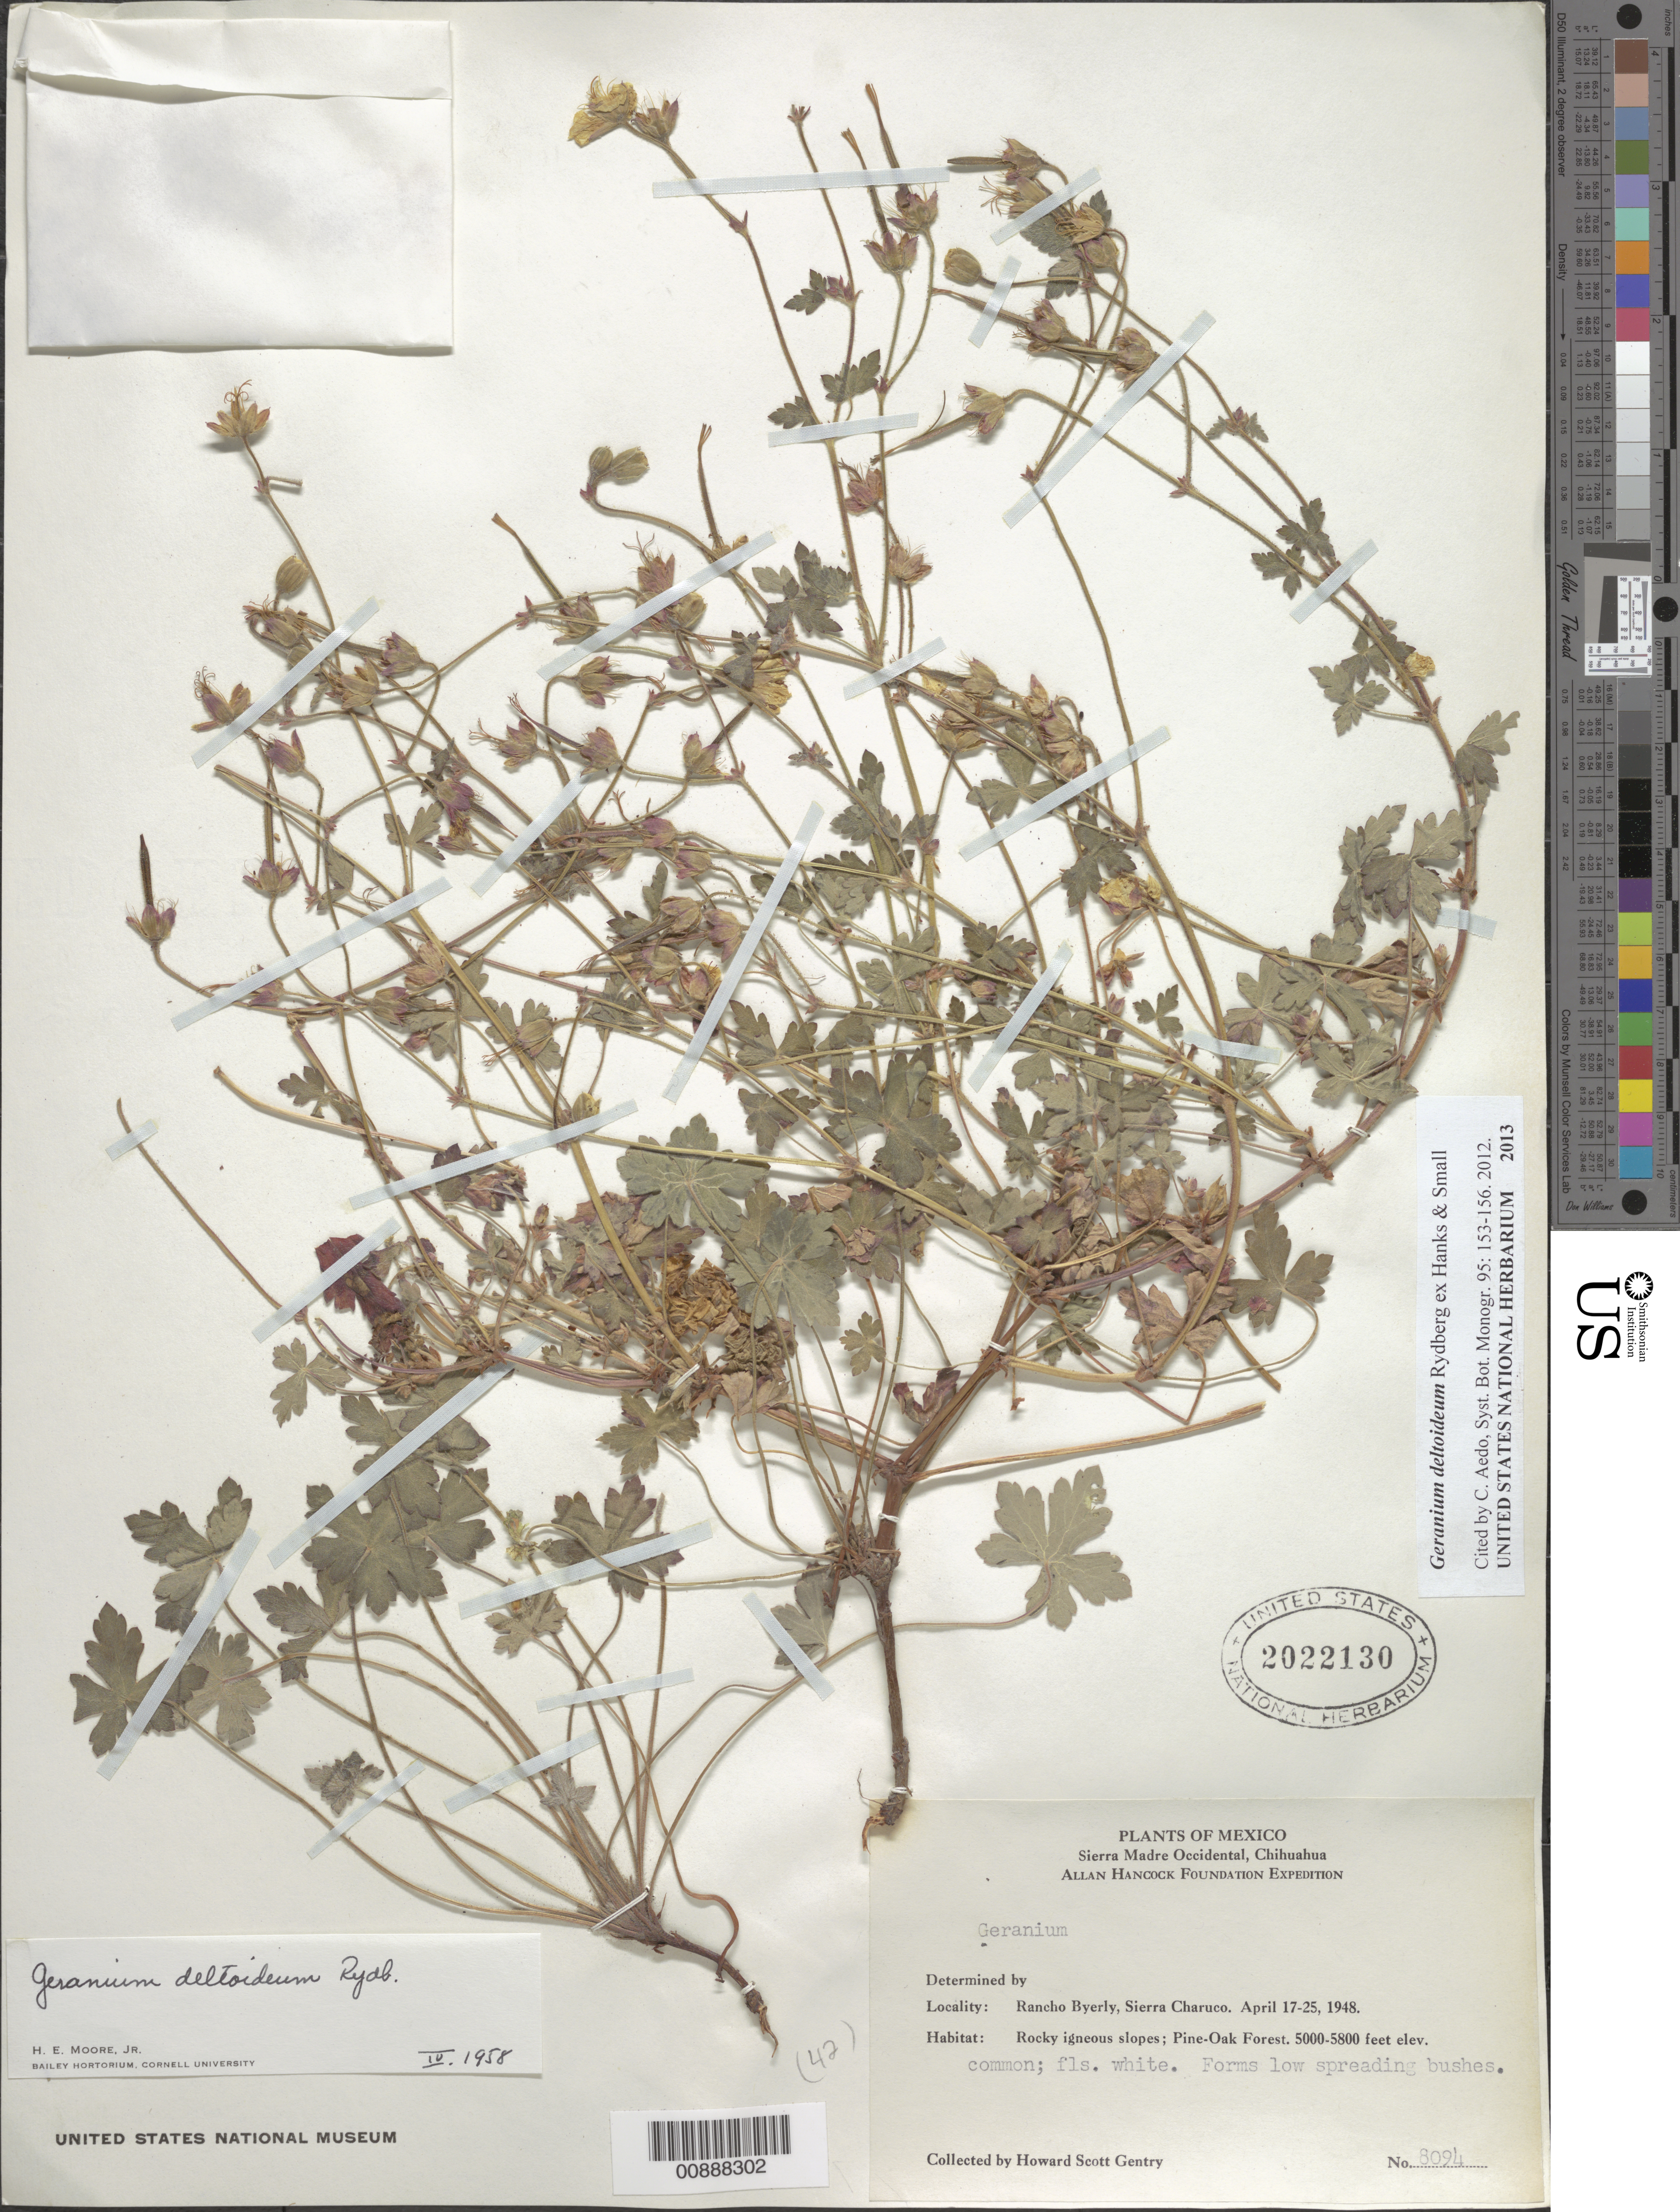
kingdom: Plantae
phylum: Tracheophyta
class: Magnoliopsida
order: Geraniales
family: Geraniaceae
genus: Geranium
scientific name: Geranium deltoideum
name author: Rydb.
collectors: H. S. Gentry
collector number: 8094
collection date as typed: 17 Apr 1948 to 25 Apr 1948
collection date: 1948-04-17/1948-04-25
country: Mexico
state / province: Chihuahua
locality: Rancho Byerly, Sierra Charuco, Chihuahua.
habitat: Rocky igneous slopes; Pine-Oak forest.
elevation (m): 1524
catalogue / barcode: US 2022130